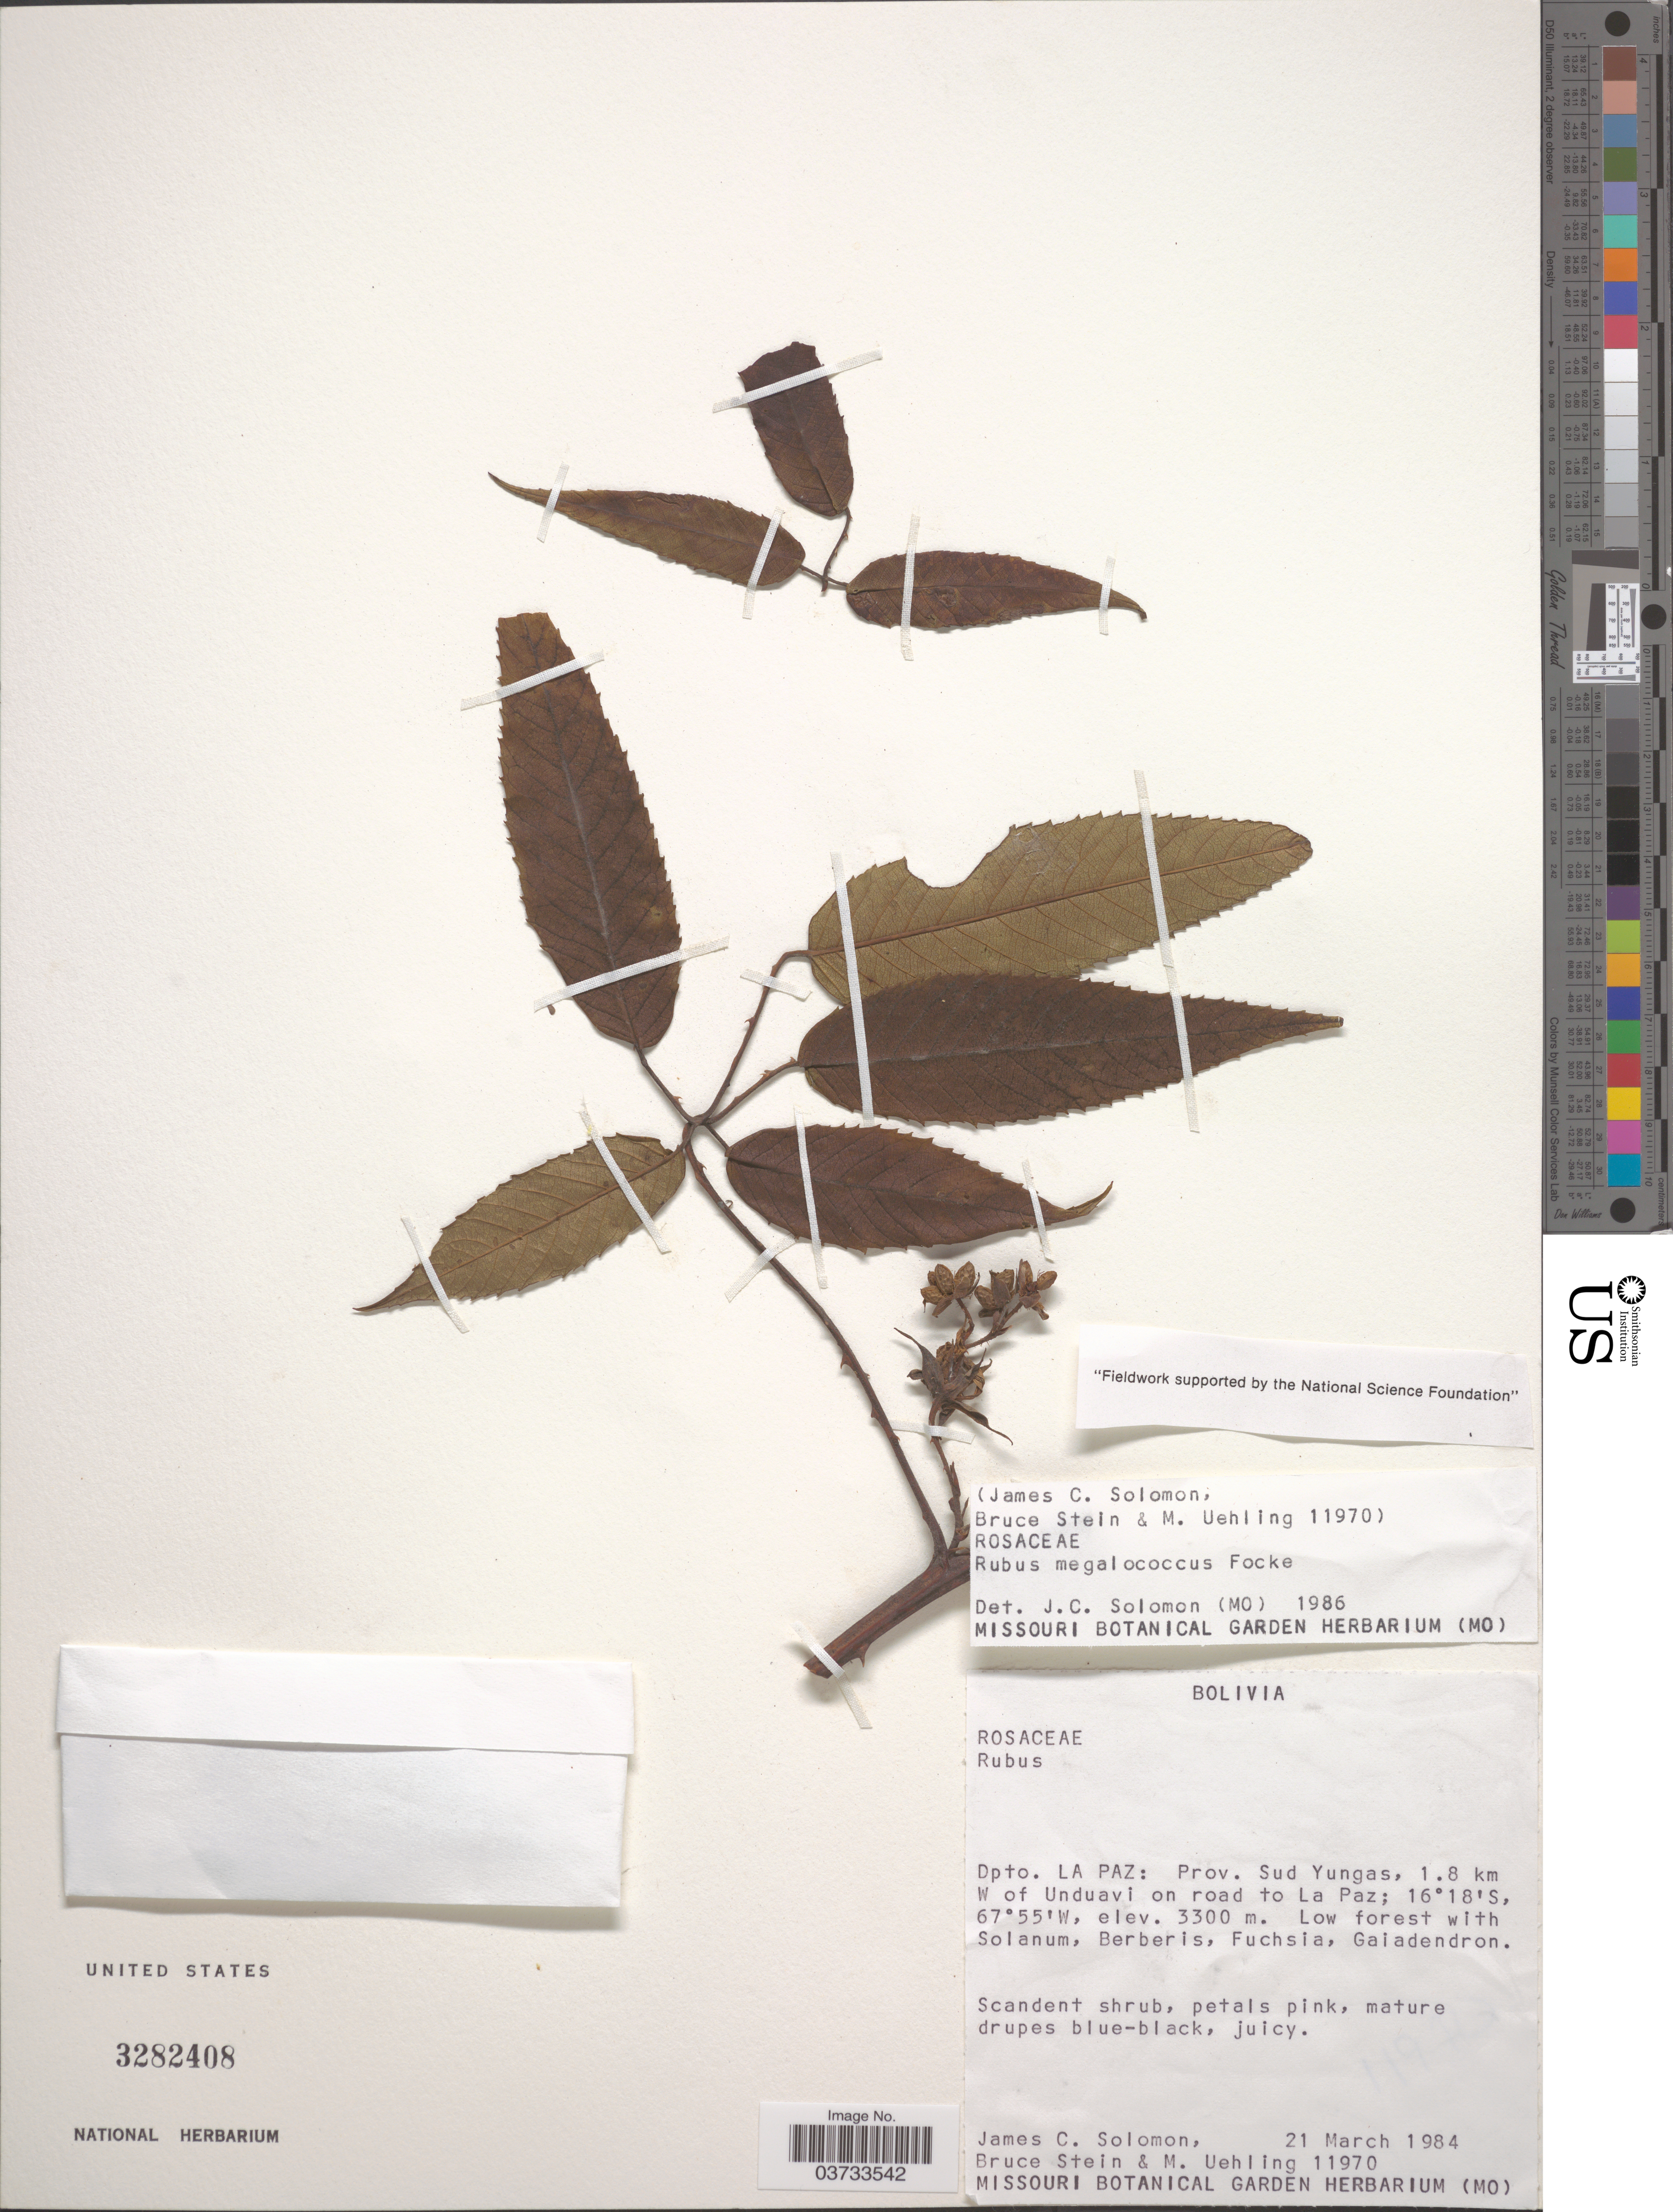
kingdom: Plantae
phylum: Tracheophyta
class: Magnoliopsida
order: Rosales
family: Rosaceae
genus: Rubus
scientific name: Rubus megalococcus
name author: Focke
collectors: J. C. Solomon, B. A. Stein & M. Uehling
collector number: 11970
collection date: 1984-03-21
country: Bolivia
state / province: La Paz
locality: Dpto. La Paz: Prov. Sud Yungas, 1.8 km W of Unduavi on road to La Paz.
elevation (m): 3300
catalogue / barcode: US 3282408